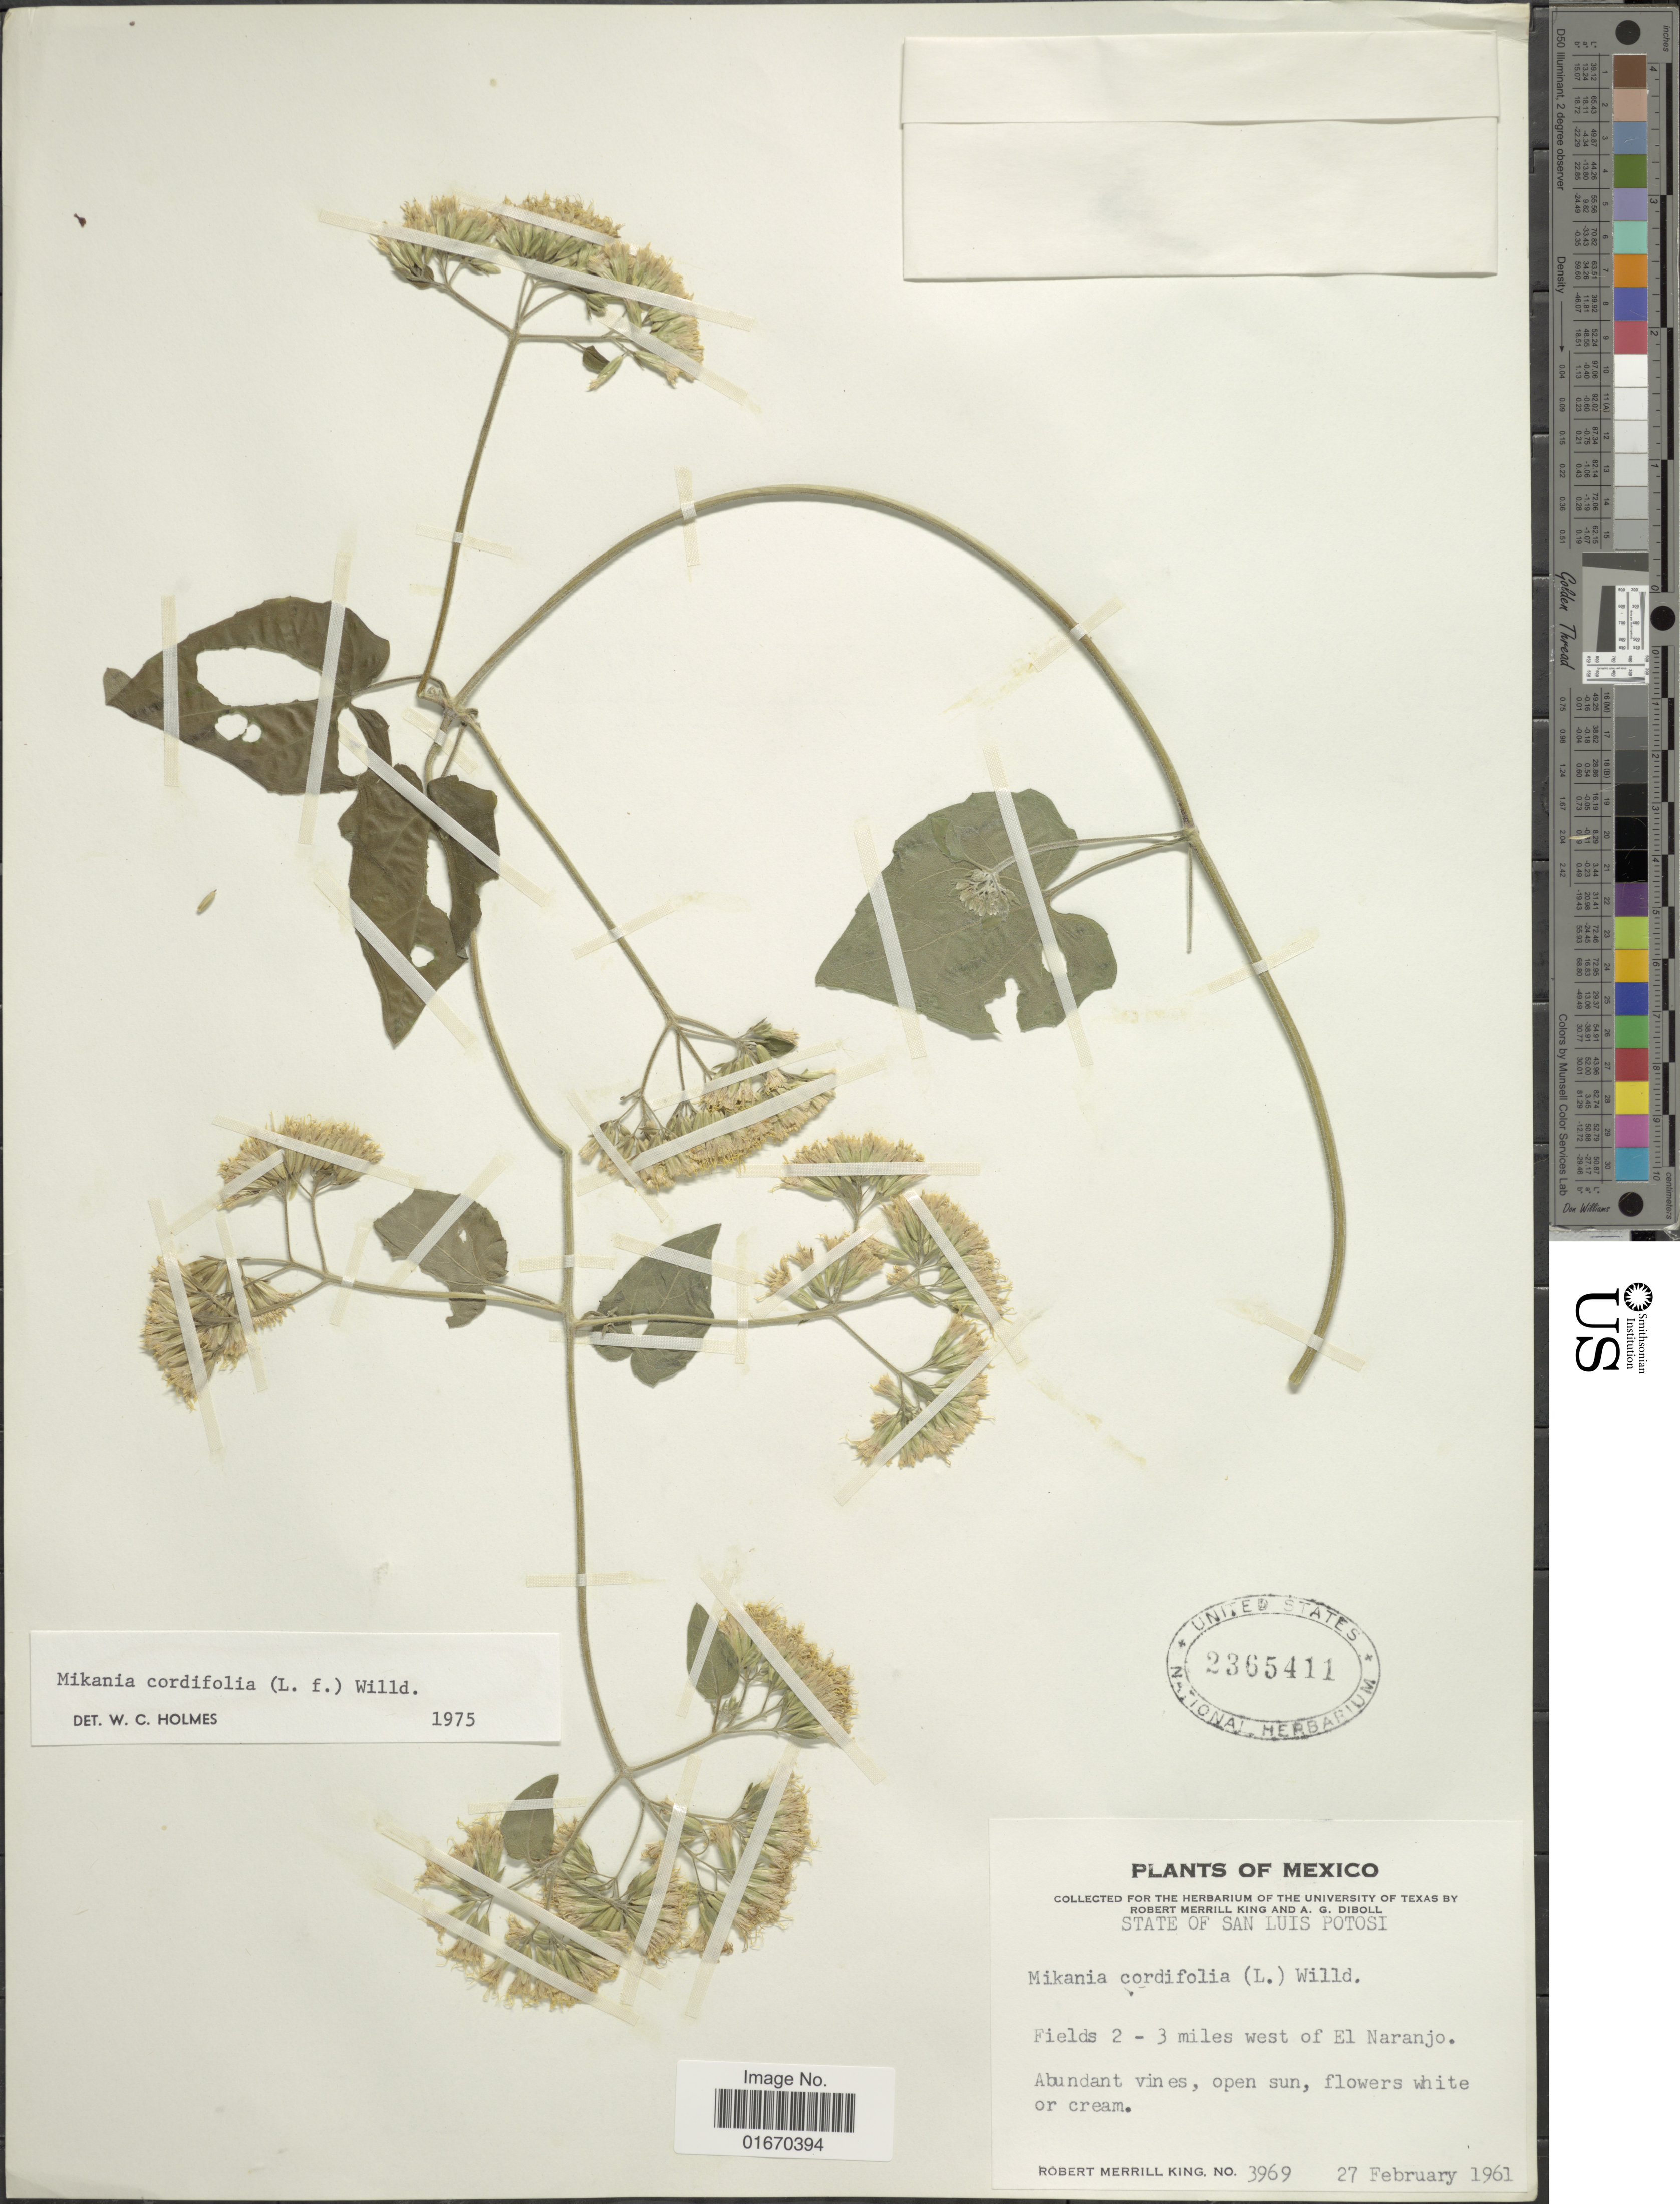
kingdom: Plantae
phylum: Tracheophyta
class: Magnoliopsida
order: Asterales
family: Asteraceae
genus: Mikania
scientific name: Mikania cordifolia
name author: Kunth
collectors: R. M. King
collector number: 3969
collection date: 1961-02-27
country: Mexico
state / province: San Luis Potosí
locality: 2-3 miles west of El Naranjo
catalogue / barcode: US 2365411